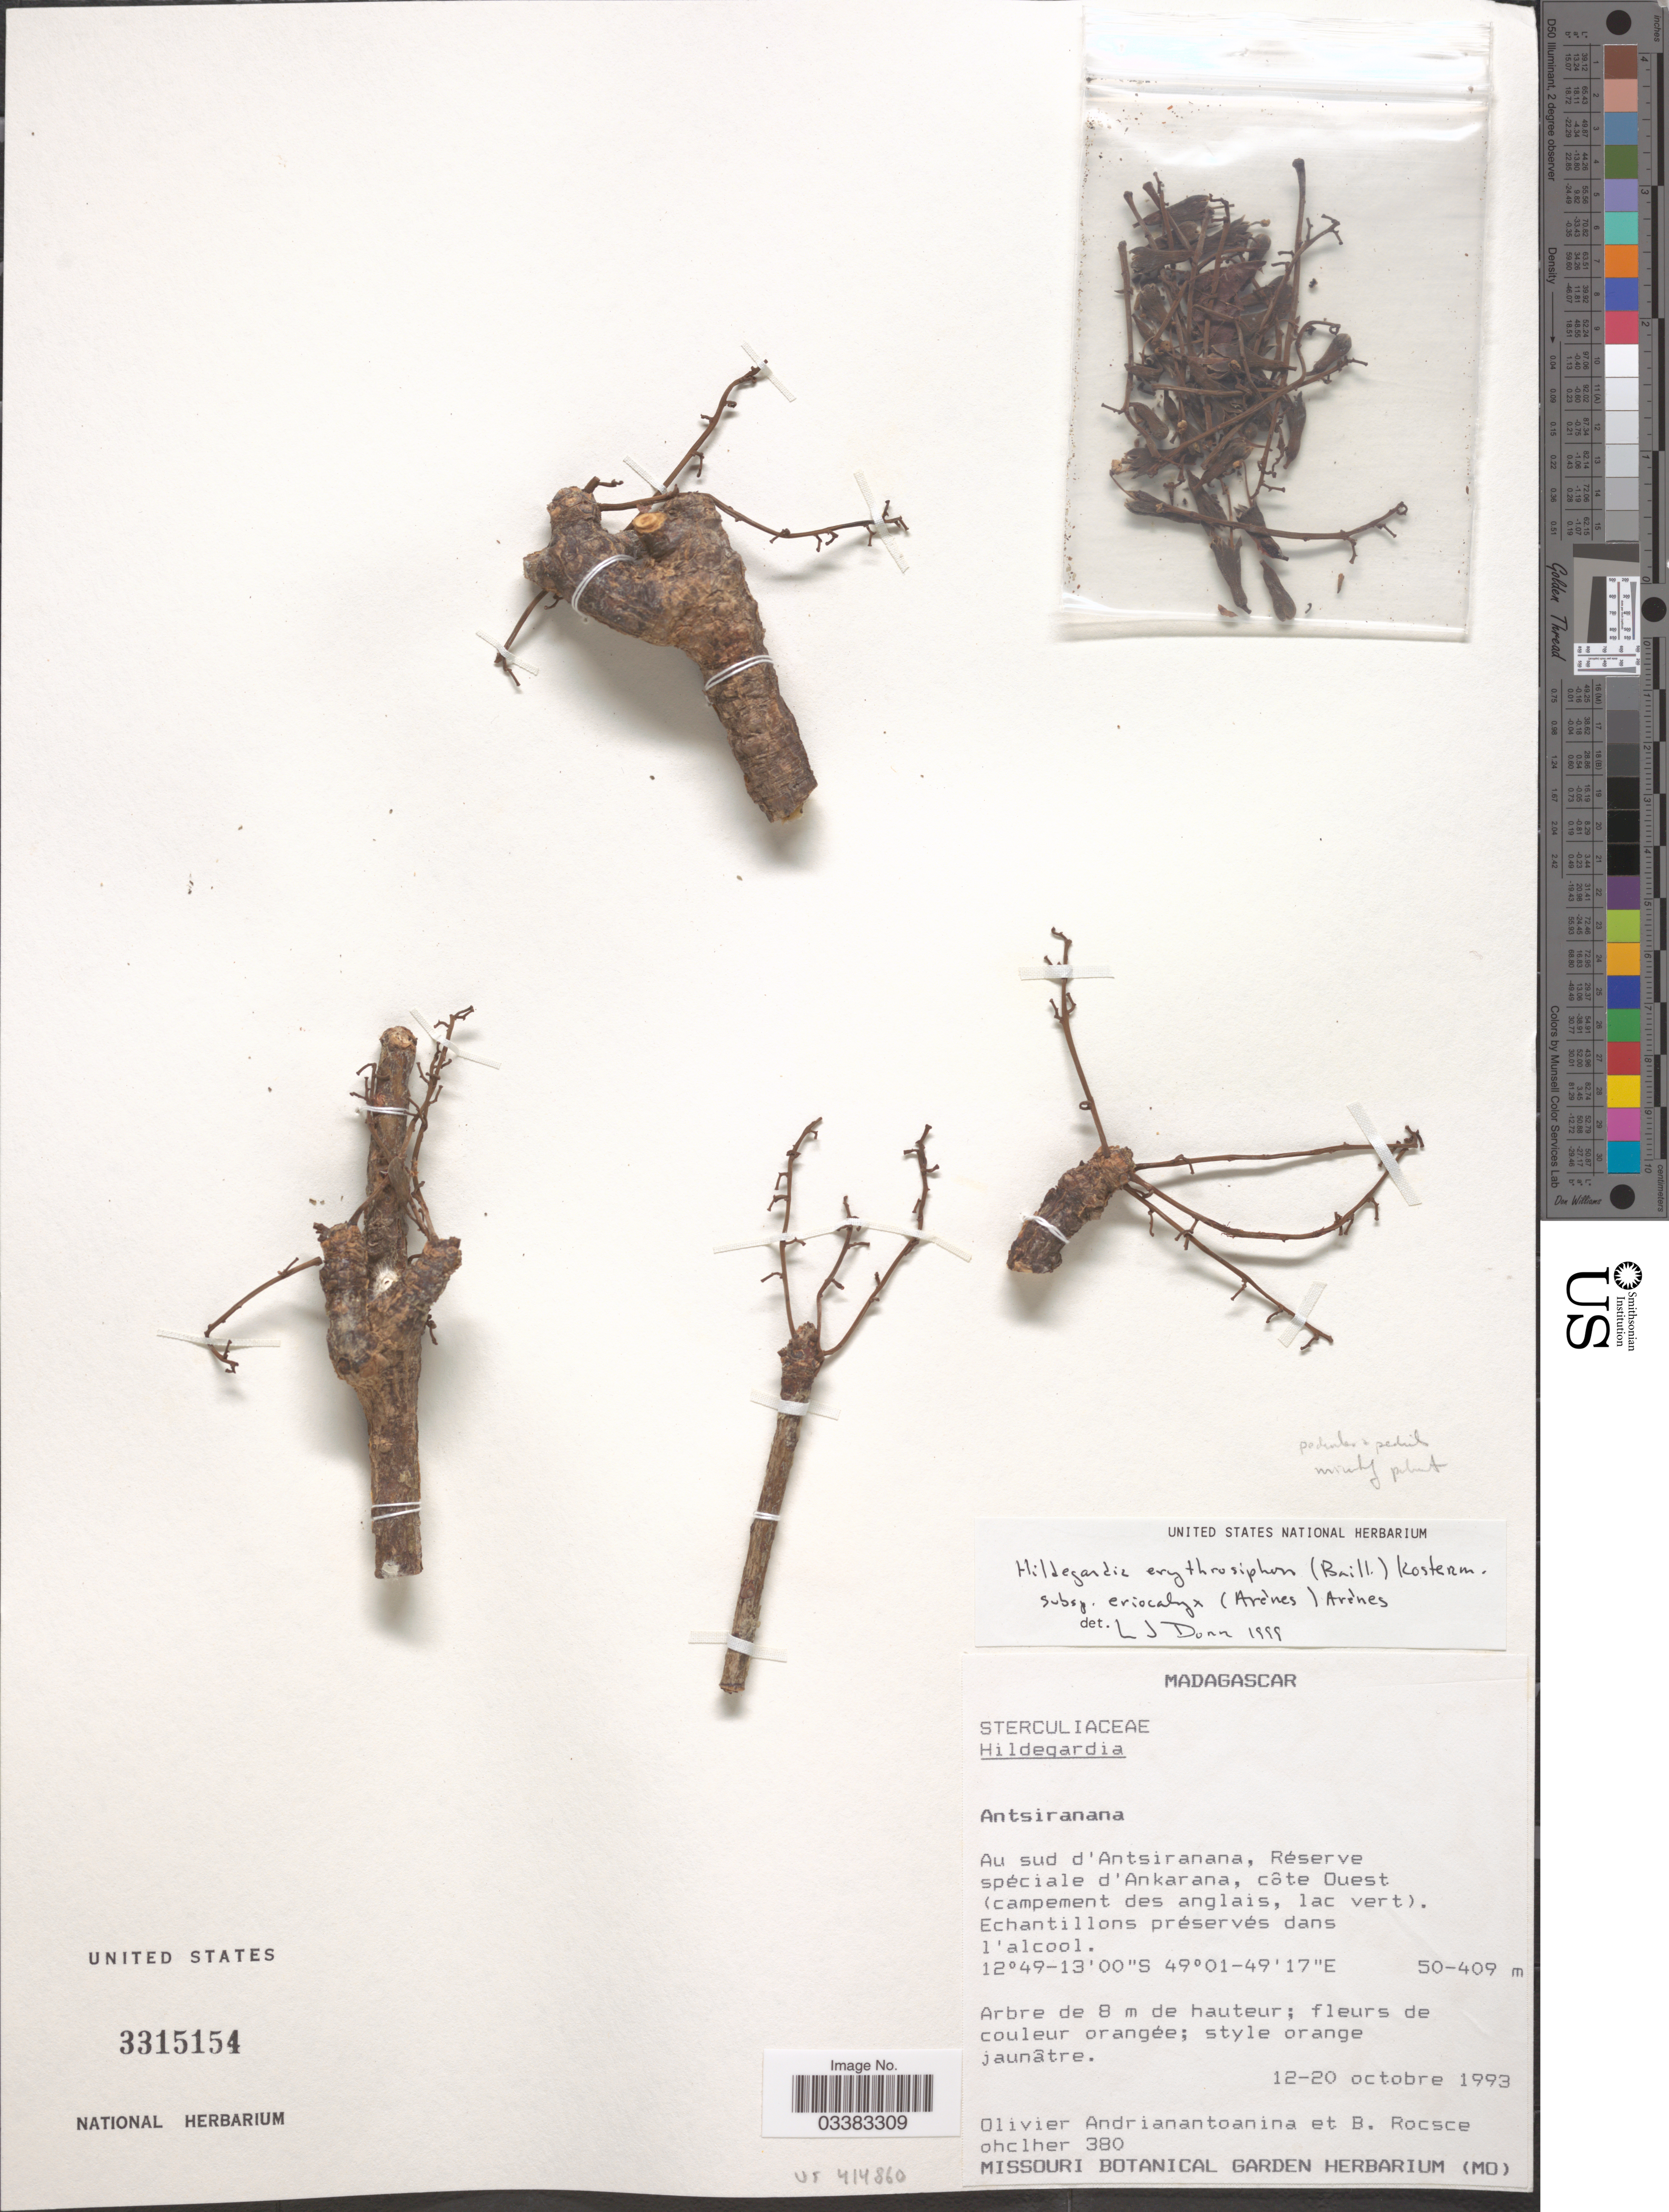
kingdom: Plantae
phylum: Tracheophyta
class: Magnoliopsida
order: Malvales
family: Malvaceae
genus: Hildegardia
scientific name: Hildegardia erythrosiphon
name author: (Baill.) Kosterm.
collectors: O. Andrianantoanina & B. Rocsceohclher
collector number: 380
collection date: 1993-10-12/1993-10-20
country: Madagascar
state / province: Diana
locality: Au sud d'Antsiranana, Réserve spéciale d'Ankarana, côte Ouest (campement des anglais, lac vert).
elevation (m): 50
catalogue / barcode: US 3315154